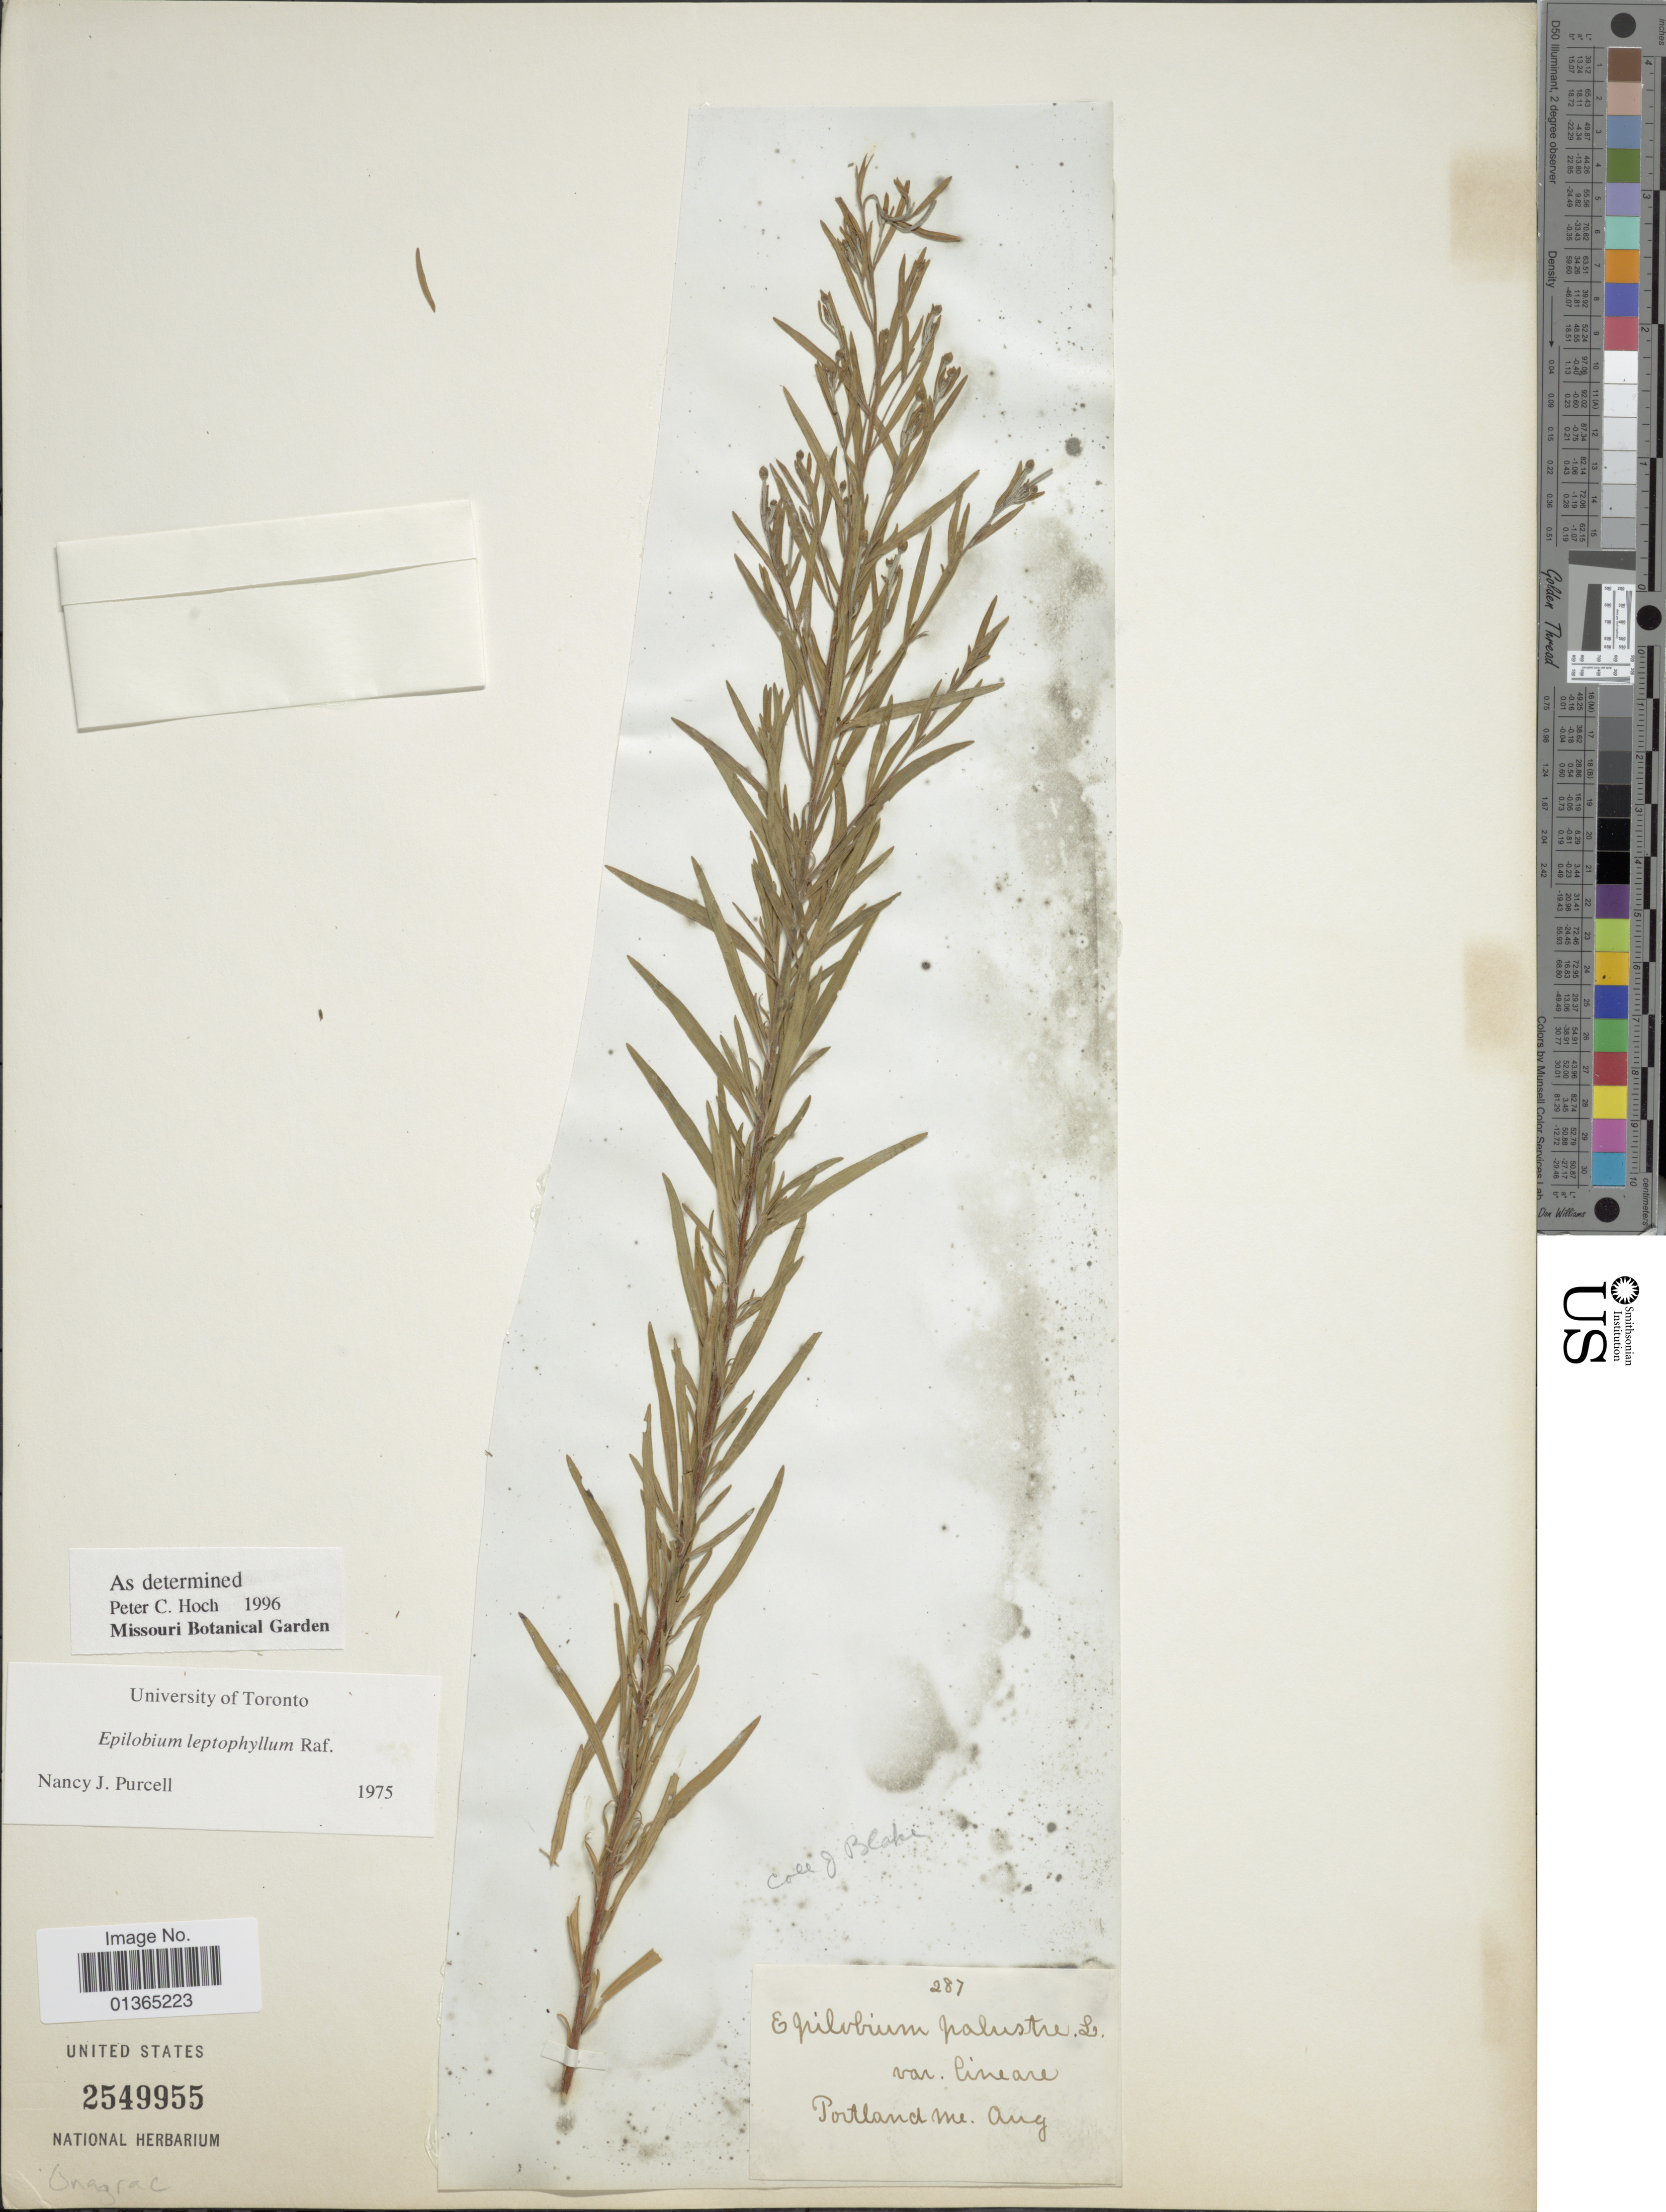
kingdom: Plantae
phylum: Tracheophyta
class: Magnoliopsida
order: Myrtales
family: Onagraceae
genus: Epilobium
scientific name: Epilobium leptophyllum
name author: Raf.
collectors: J. Blake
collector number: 287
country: United States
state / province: Maine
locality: Portland.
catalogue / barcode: US 2549955